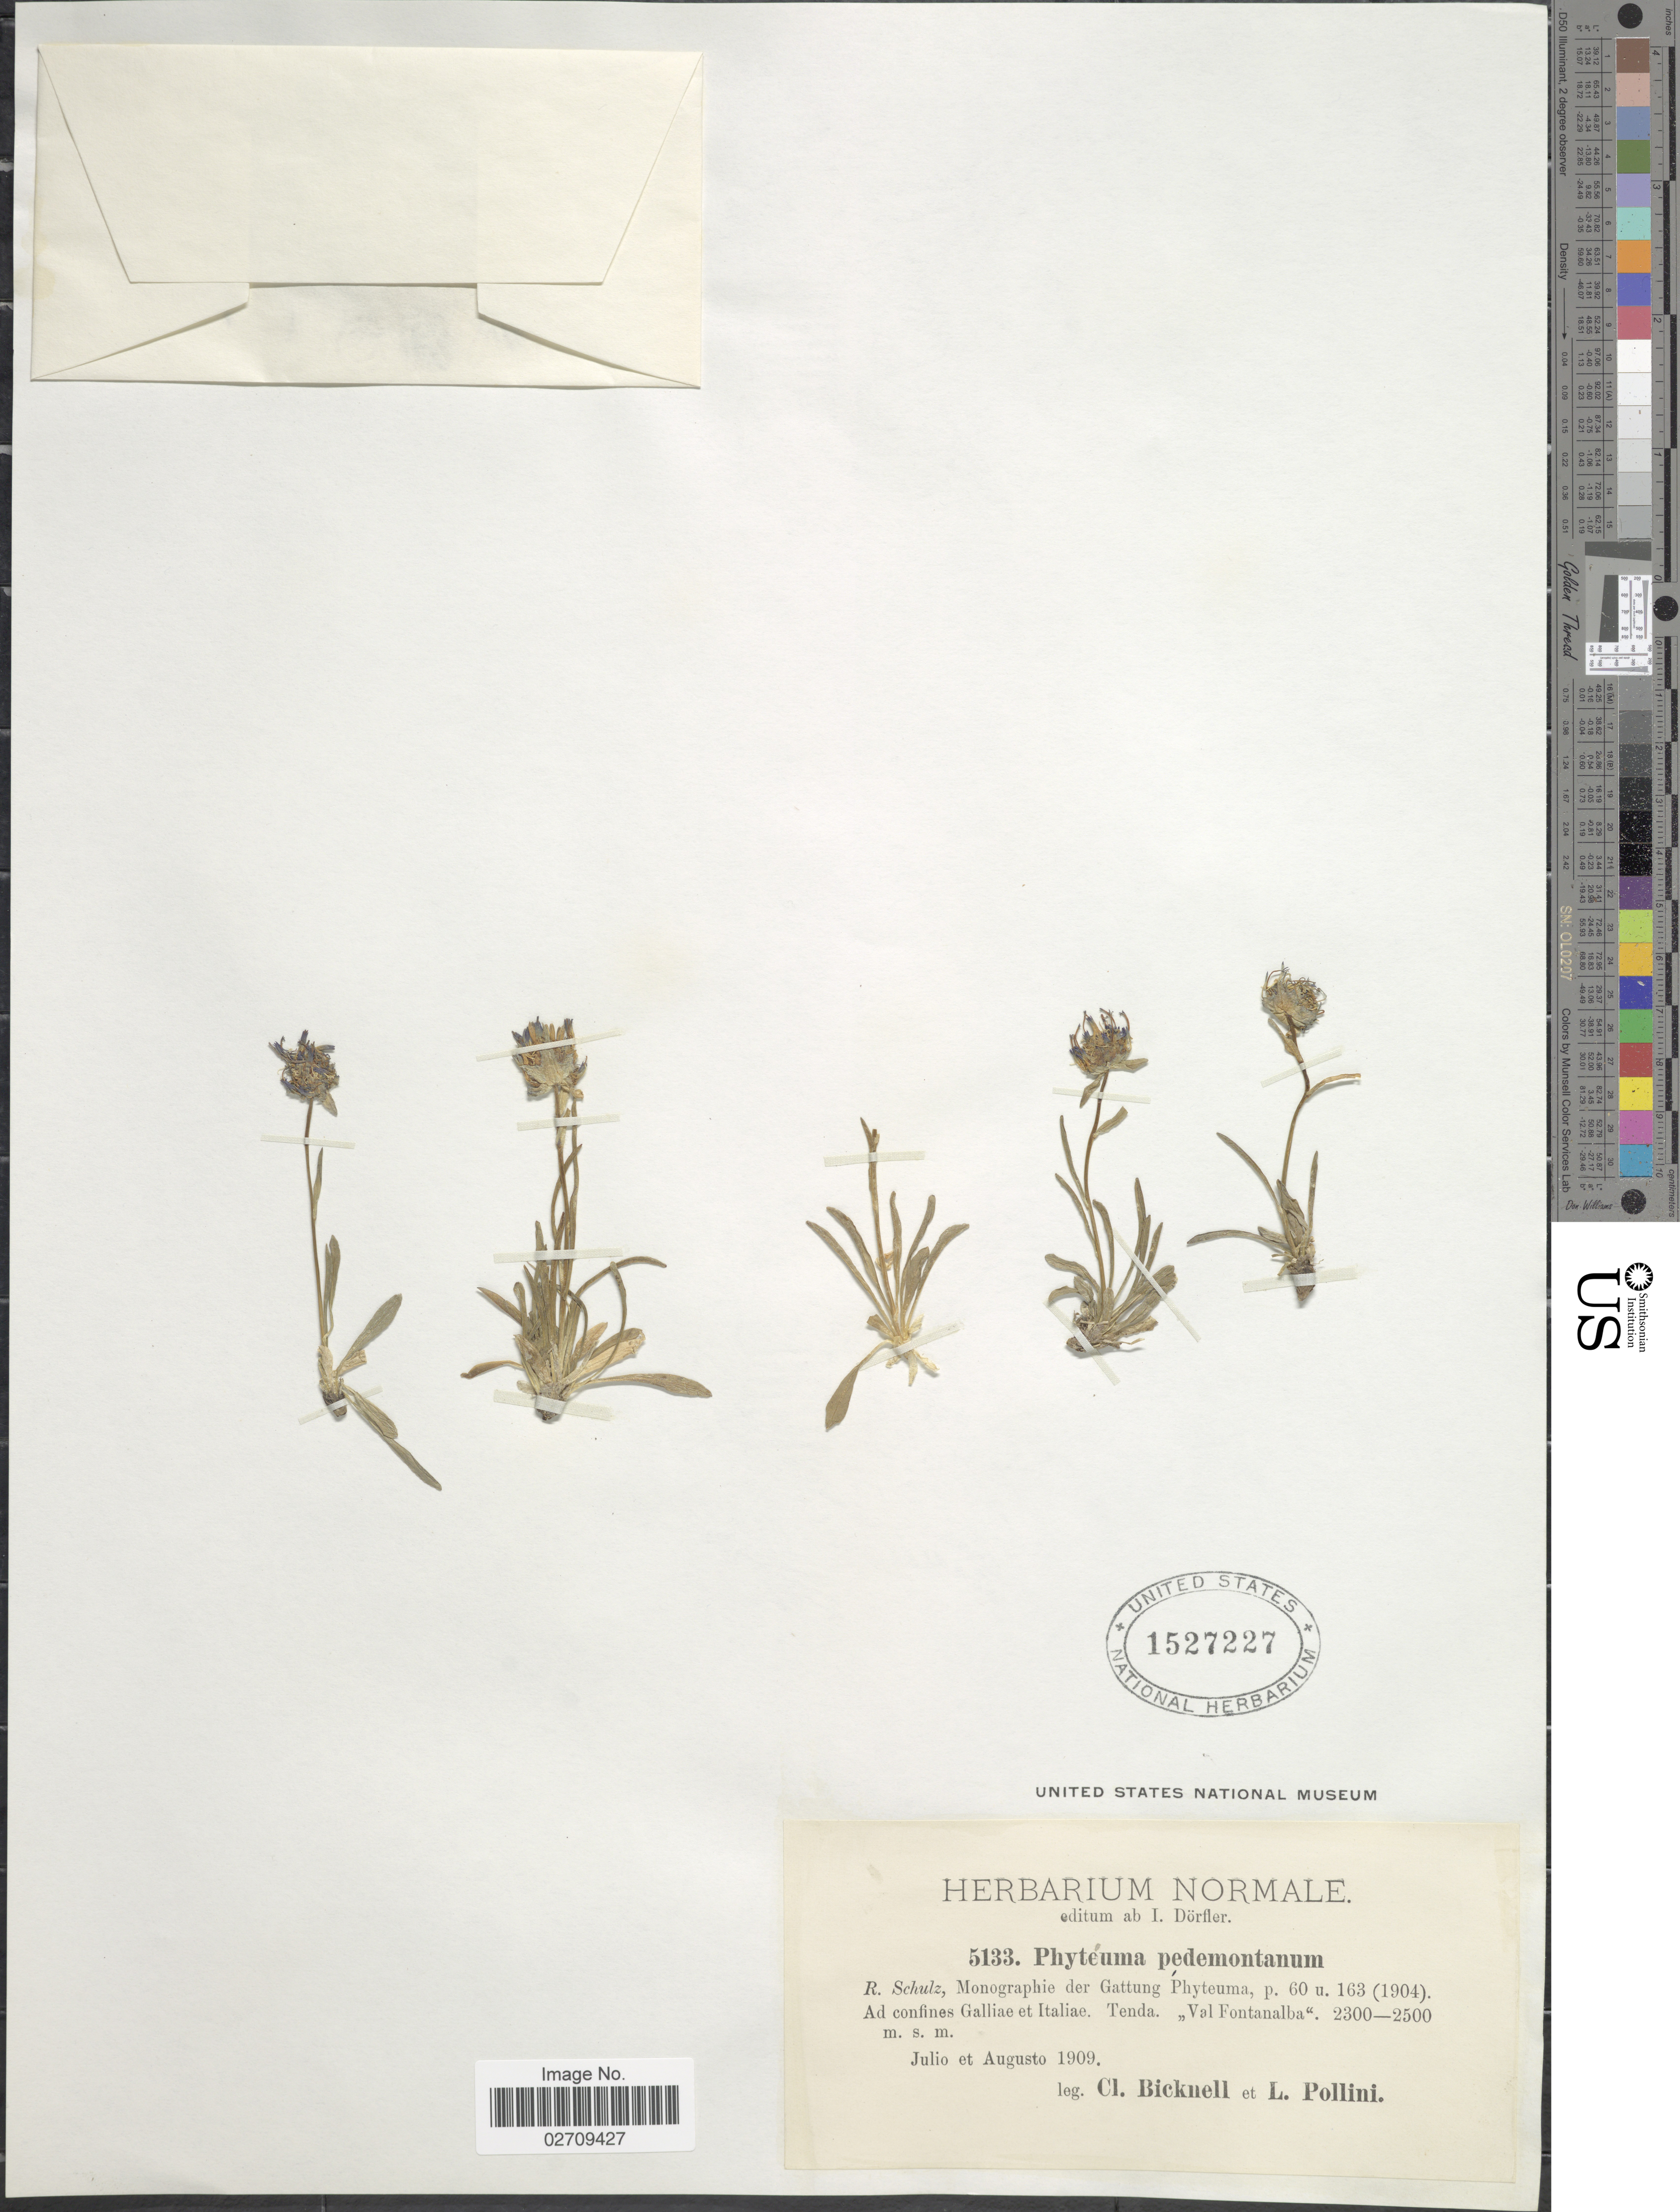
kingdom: Plantae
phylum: Tracheophyta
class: Magnoliopsida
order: Asterales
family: Campanulaceae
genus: Phyteuma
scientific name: Phyteuma pedemontanum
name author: Rich.Schulz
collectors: C. Bicknell & L. Pollini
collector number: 5133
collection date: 1909-07/1909-08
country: Italy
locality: Ad confines Galliae et Italiae. Tenda "Val Fontanalba"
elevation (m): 2300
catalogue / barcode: US 1527227